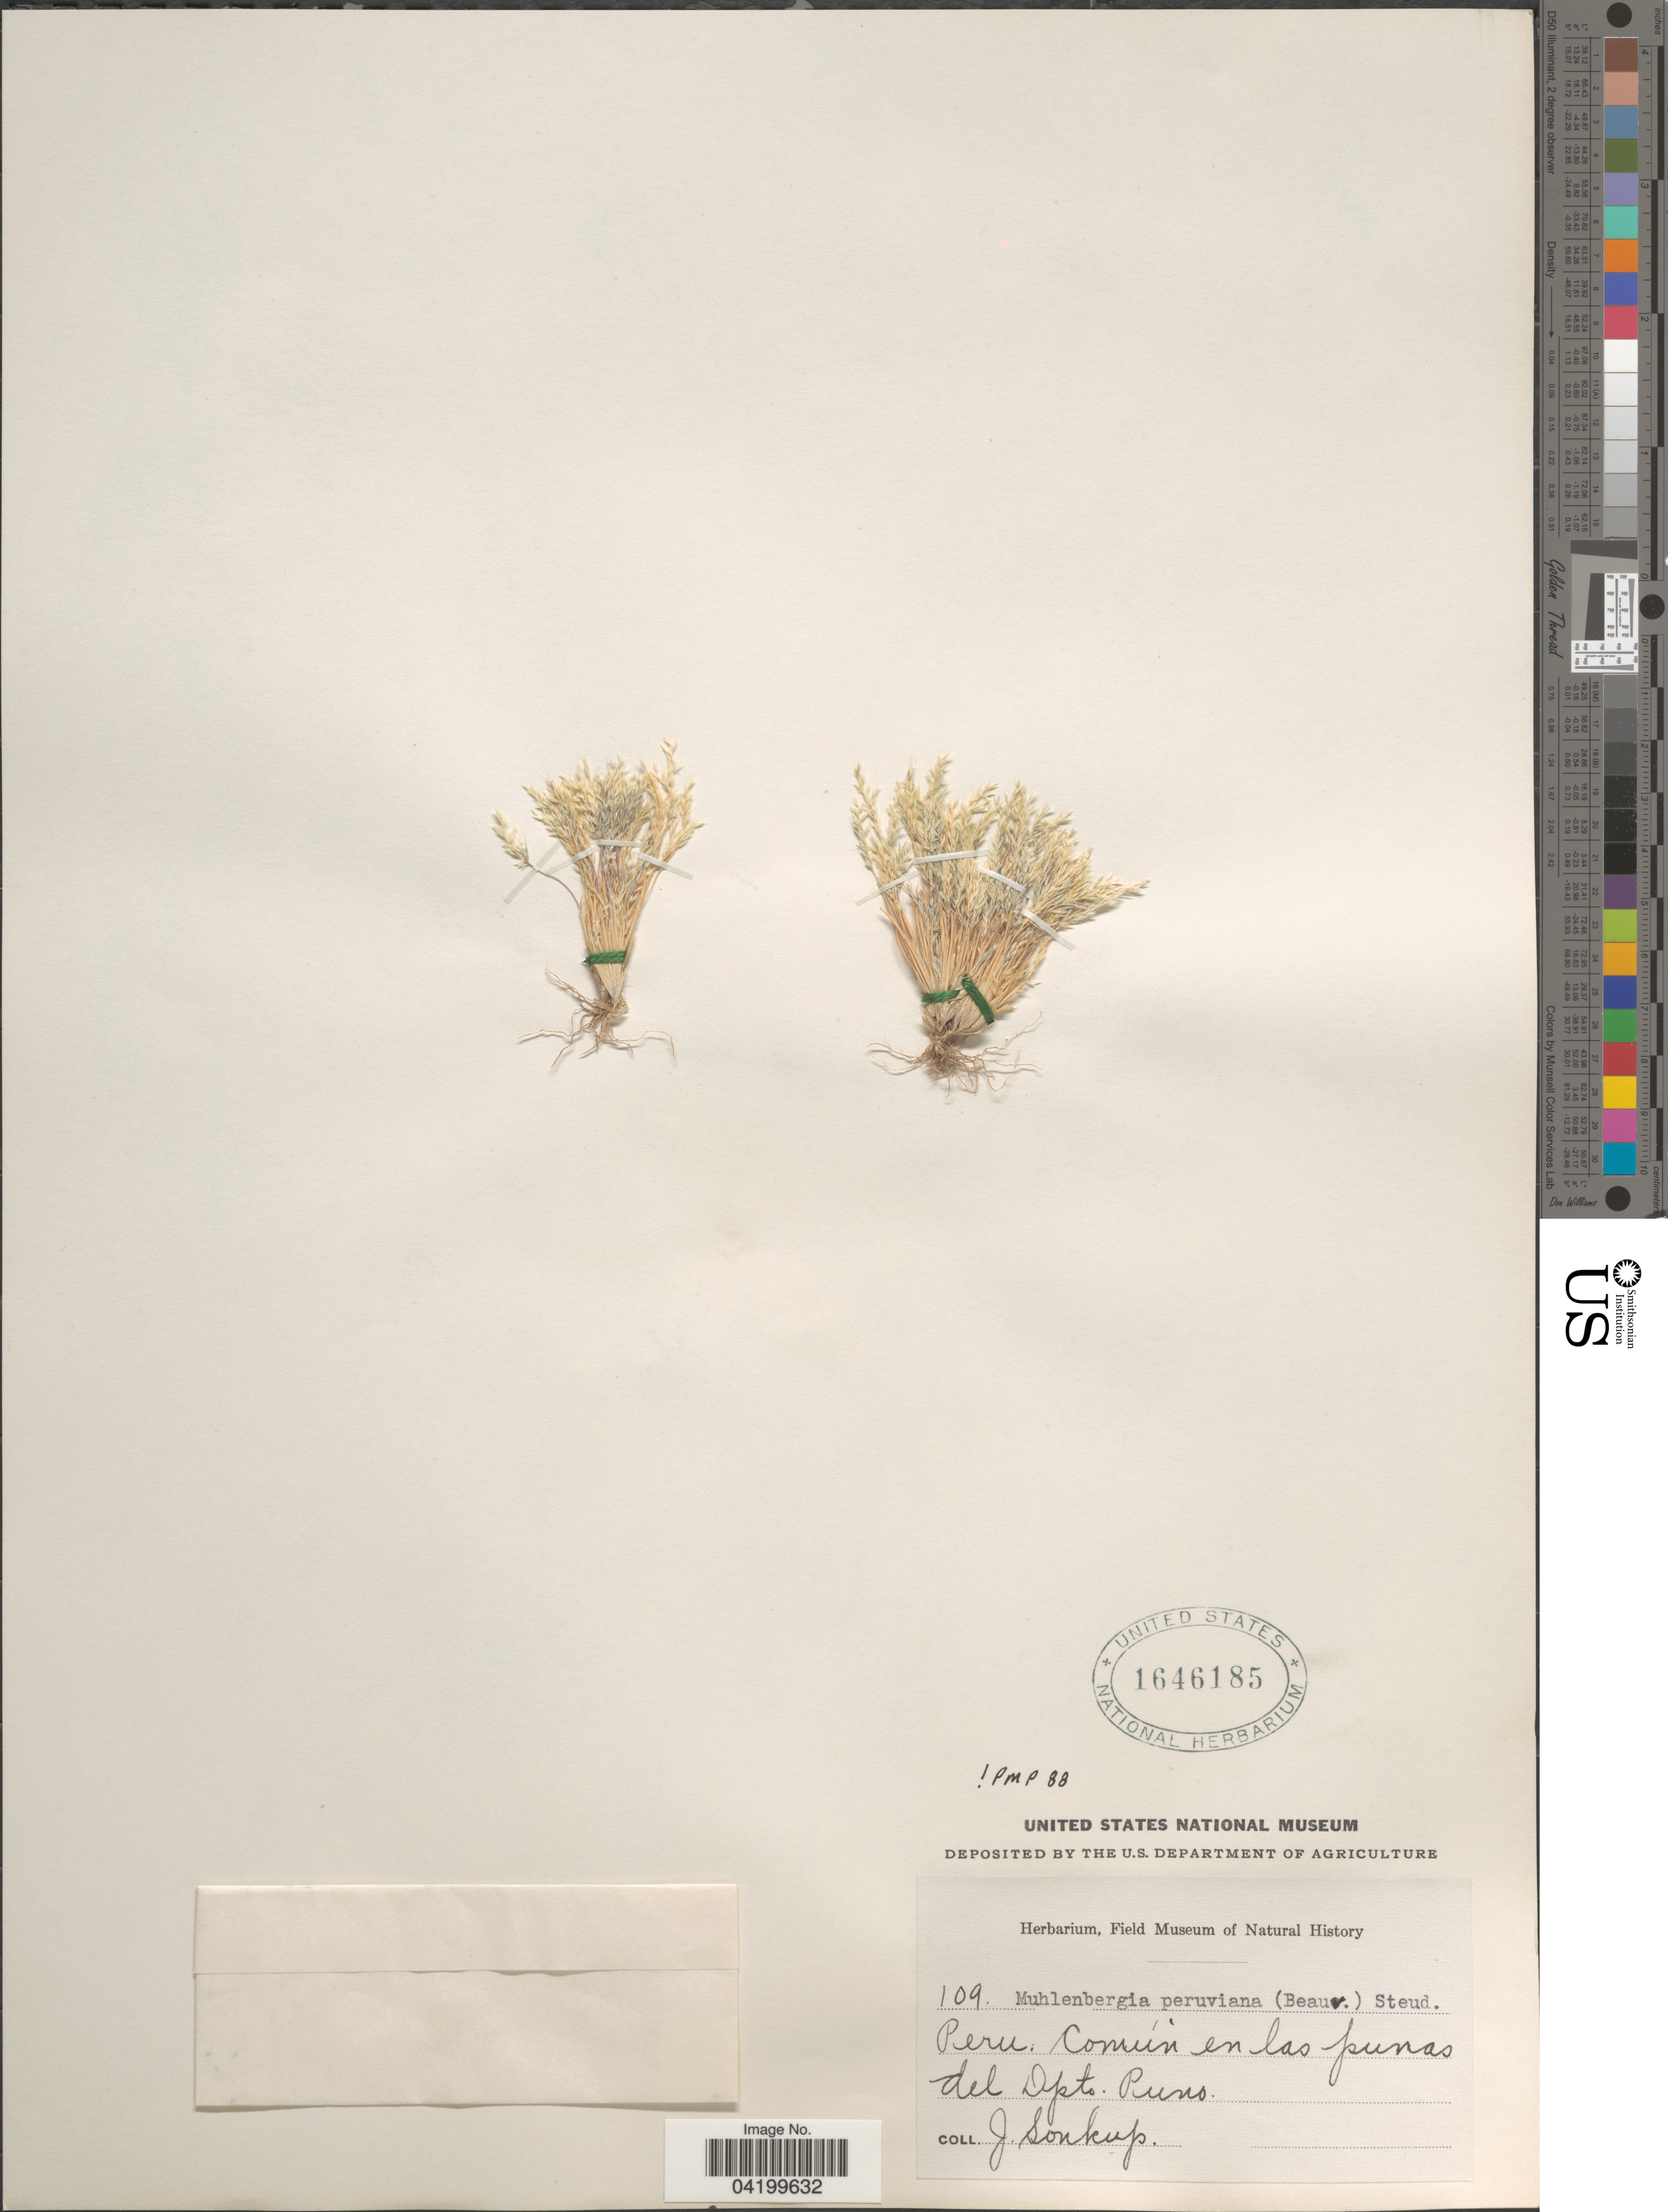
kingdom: Plantae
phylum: Tracheophyta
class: Liliopsida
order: Poales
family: Poaceae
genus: Muhlenbergia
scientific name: Muhlenbergia peruviana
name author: (P. Beauv.) Steud.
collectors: J. Soukup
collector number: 109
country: Peru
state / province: Puno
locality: Común en las punas del Dpto. Puno.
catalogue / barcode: US 1646185